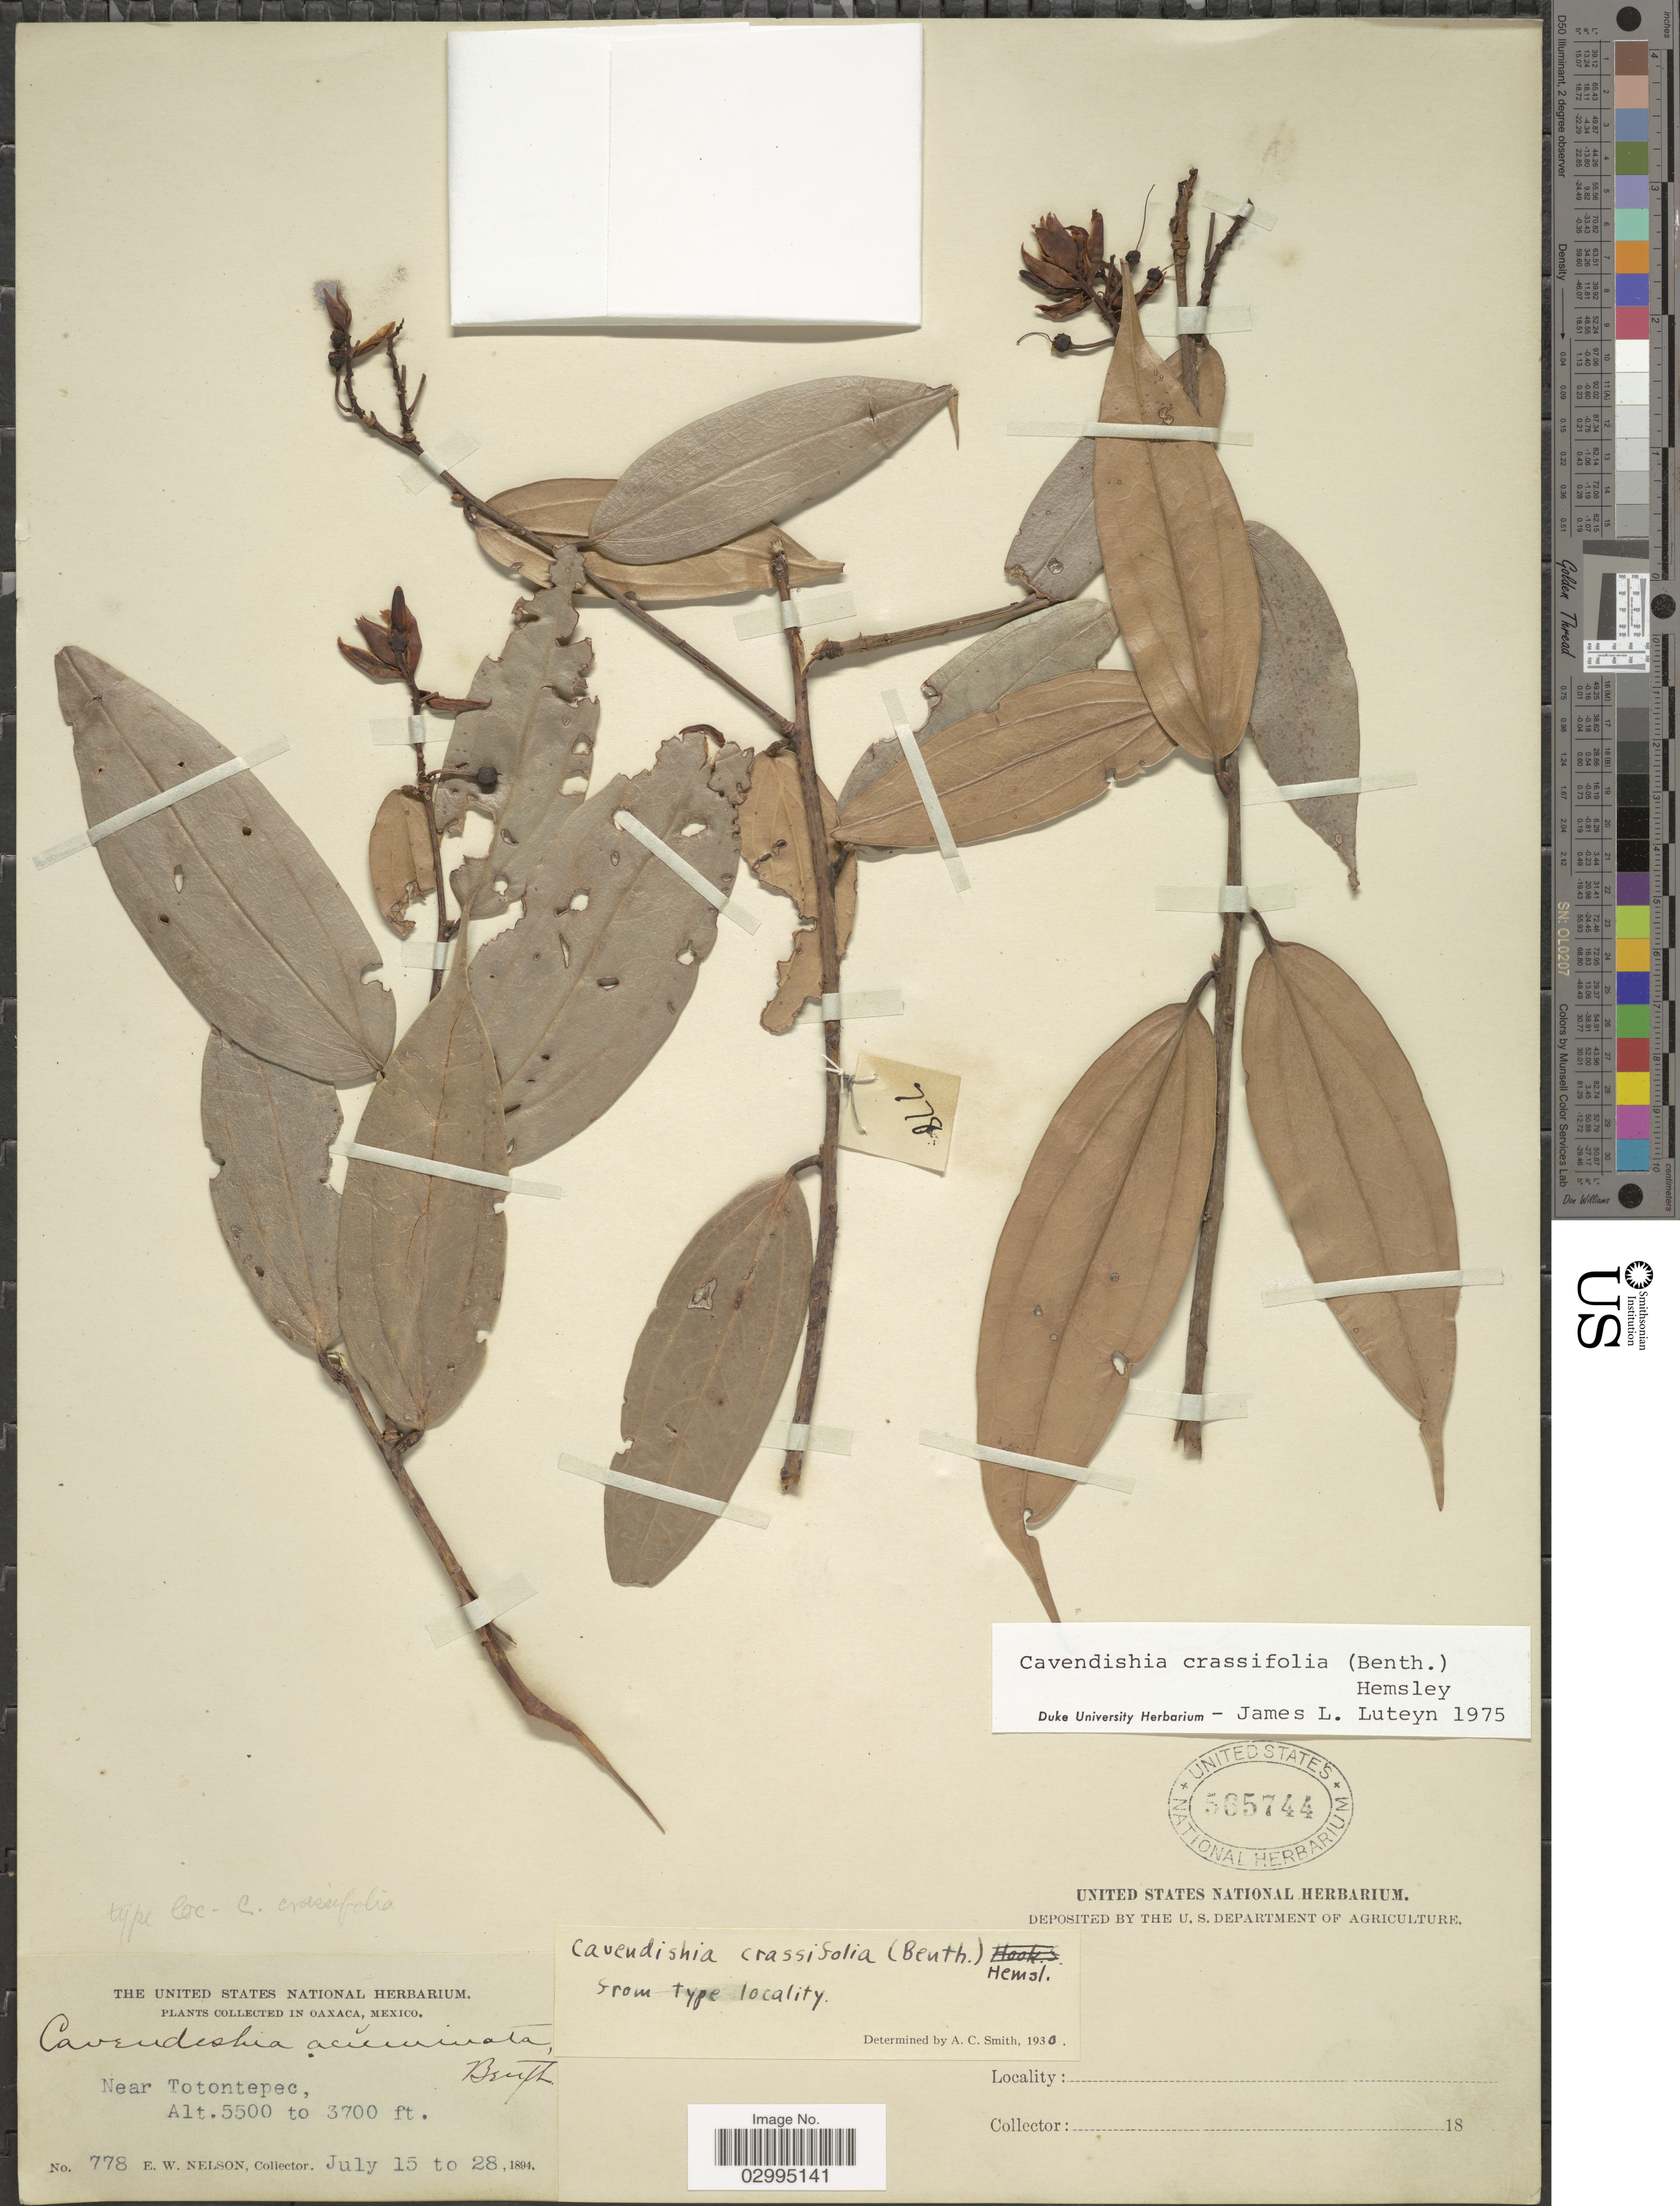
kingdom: Plantae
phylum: Tracheophyta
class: Magnoliopsida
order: Ericales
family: Ericaceae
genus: Cavendishia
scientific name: Cavendishia crassifolia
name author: (Benth.) Hemsl.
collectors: E. W. Nelson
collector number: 778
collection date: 1894-07-15/1894-07-28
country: Mexico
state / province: Oaxaca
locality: Near Totontepec.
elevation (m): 1128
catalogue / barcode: US 565744